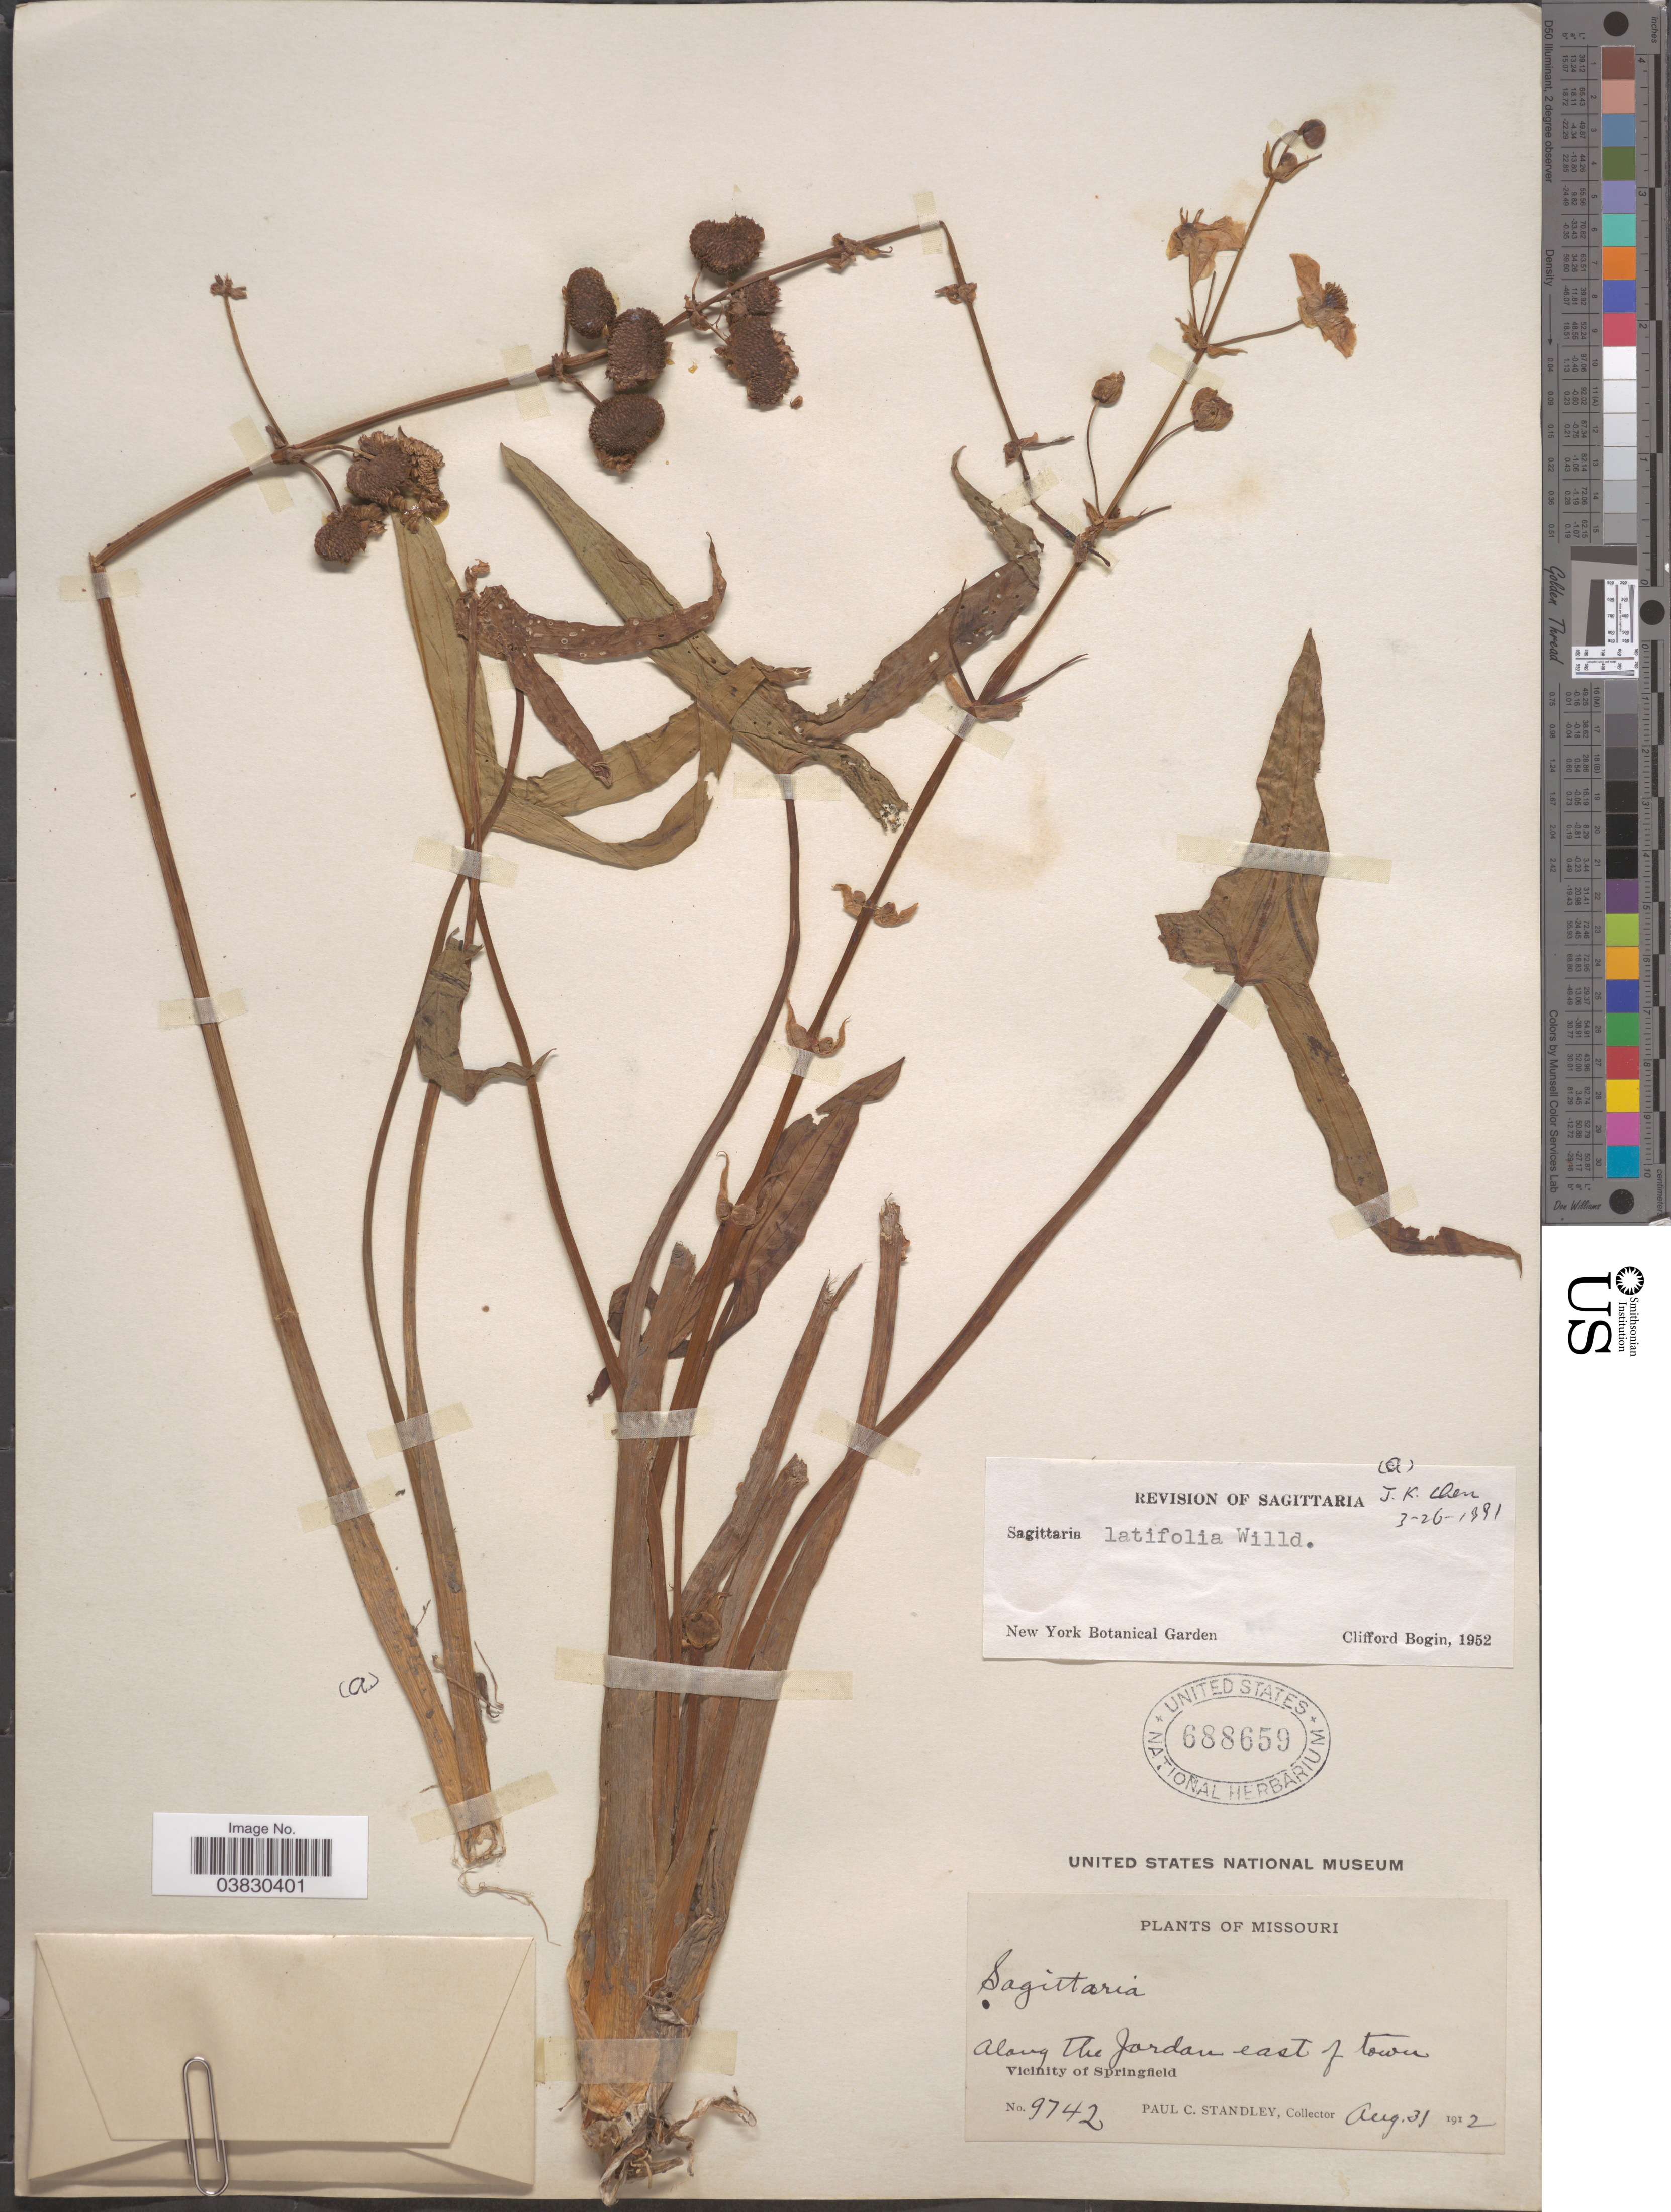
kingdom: Plantae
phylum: Tracheophyta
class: Liliopsida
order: Alismatales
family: Alismataceae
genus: Sagittaria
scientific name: Sagittaria variabilis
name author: Englem. ex A. Gray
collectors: P. C. Standley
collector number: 9742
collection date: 1912-08-31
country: United States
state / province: Missouri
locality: Along the Jordan east of town. Vicinity of Springfield.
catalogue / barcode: US 688659